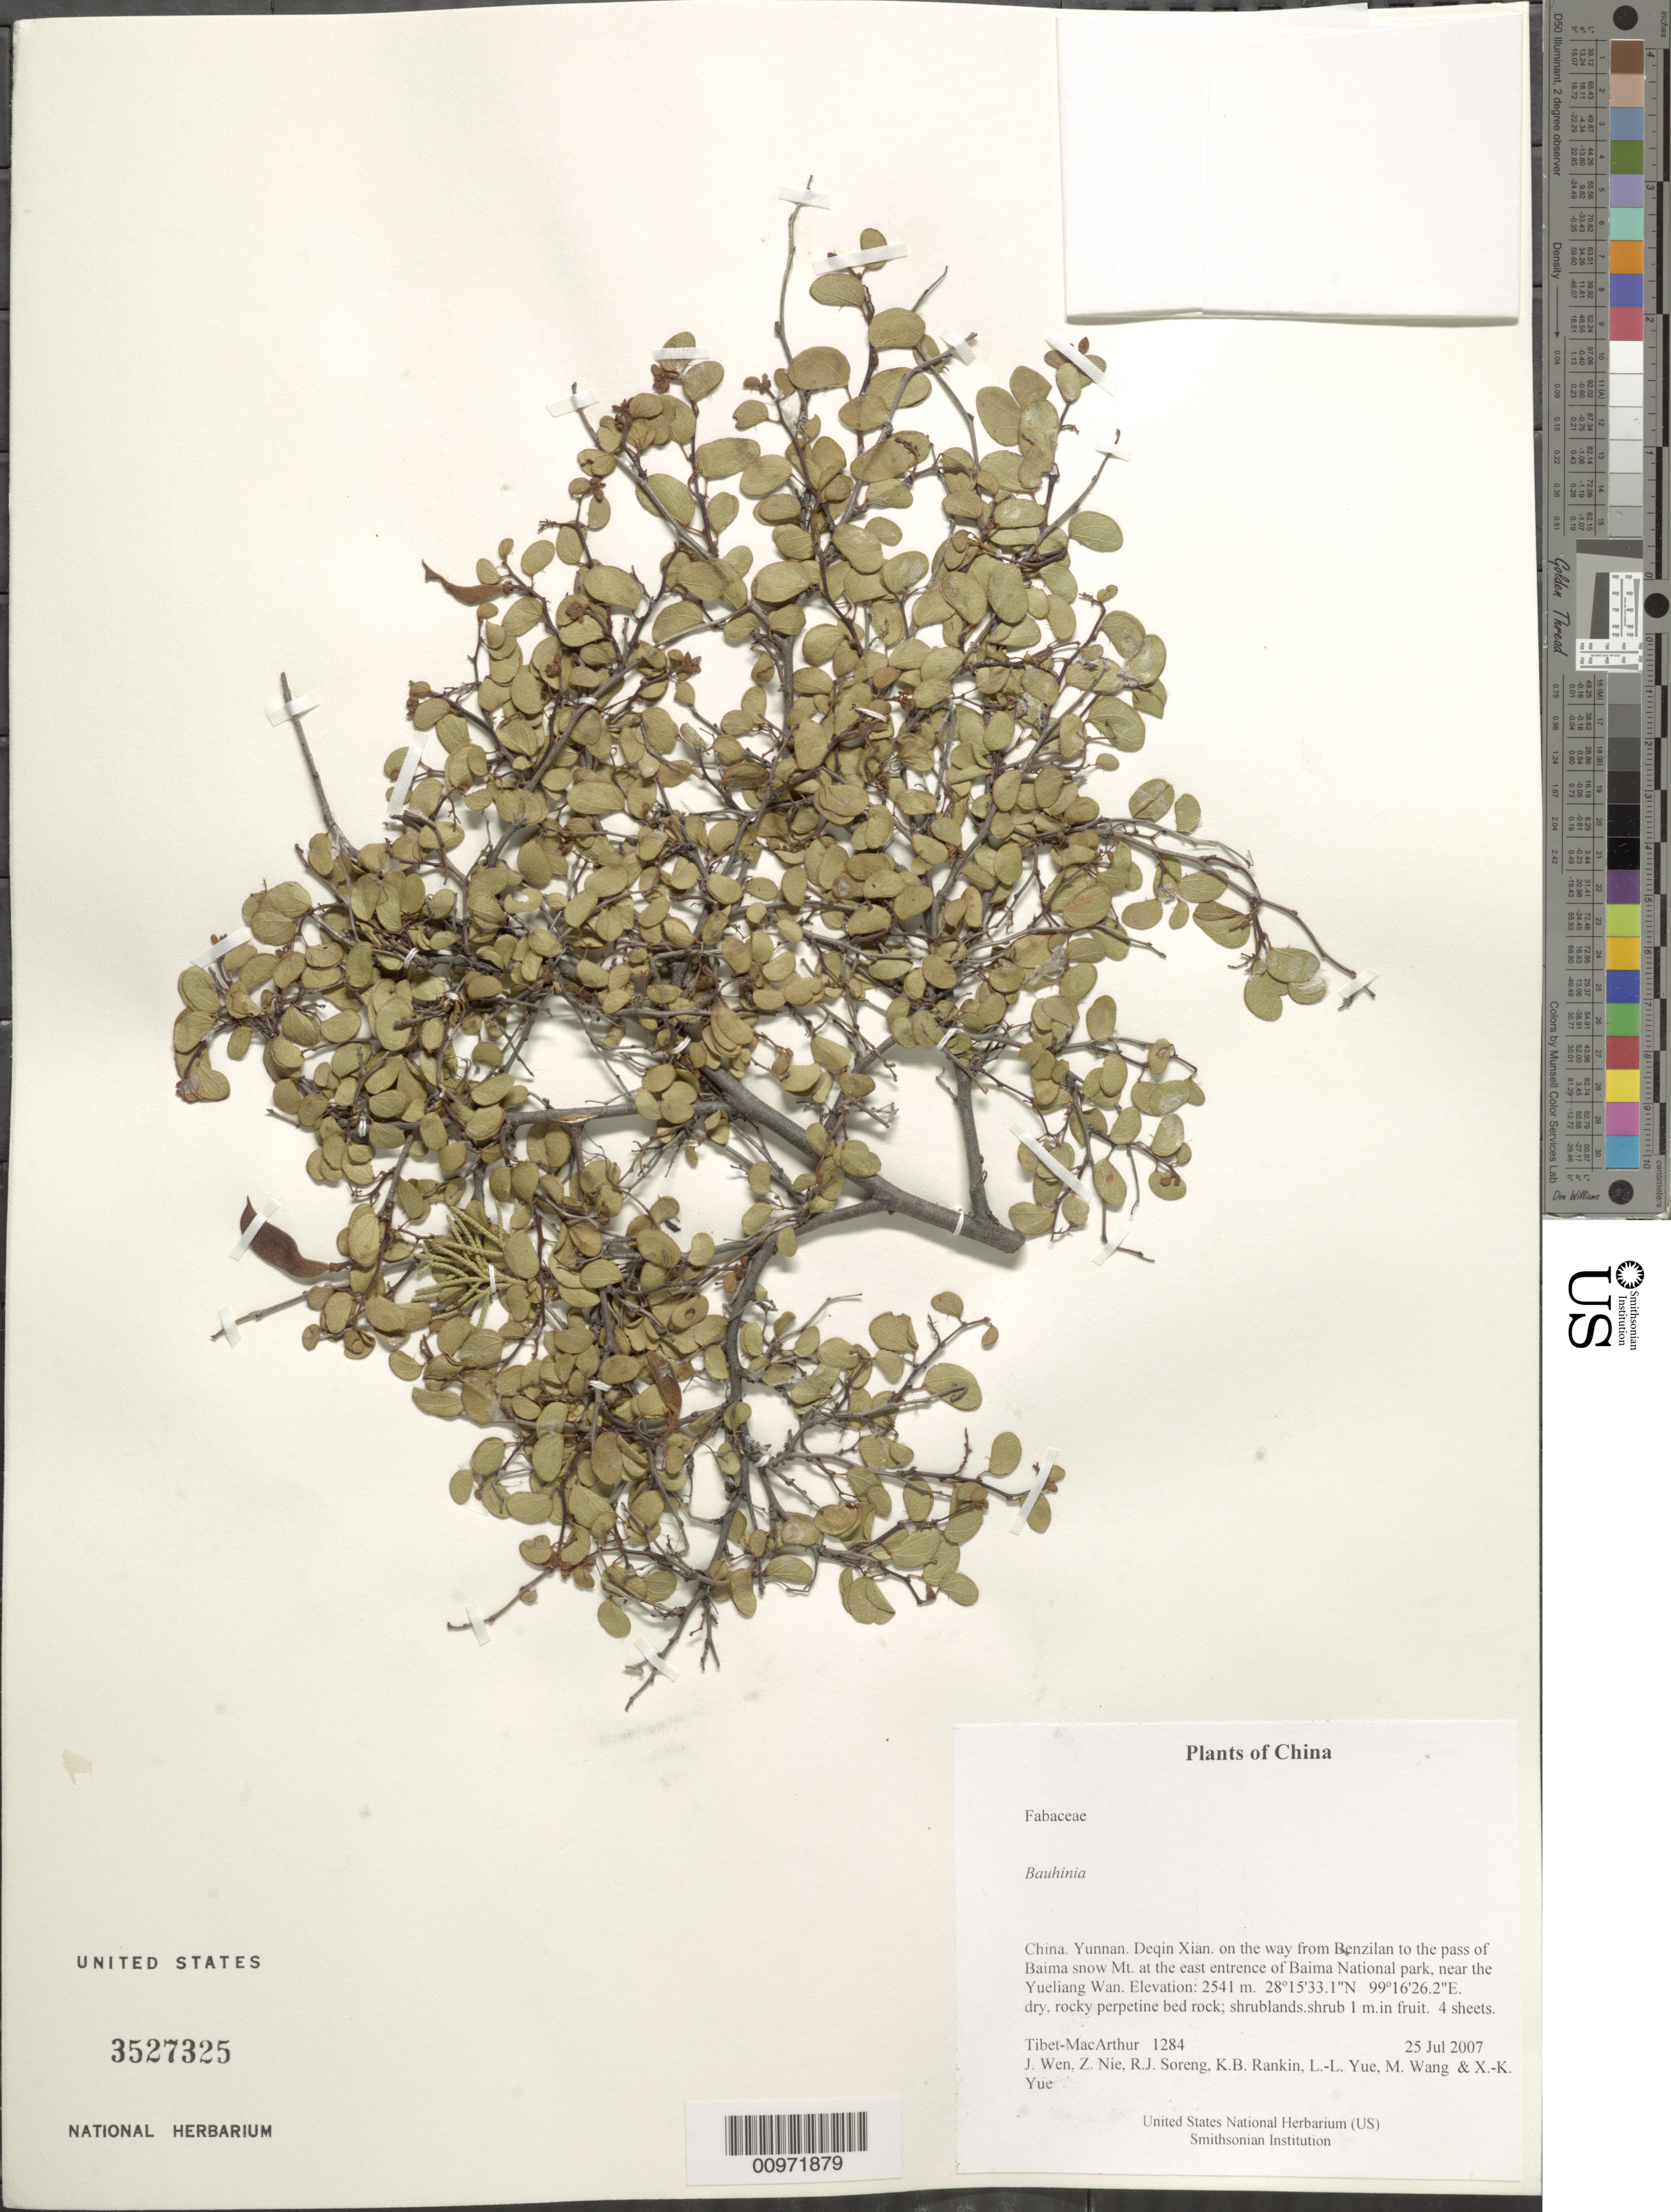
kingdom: Plantae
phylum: Tracheophyta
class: Magnoliopsida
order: Fabales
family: Fabaceae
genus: Phanera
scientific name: Phanera sp.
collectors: Tibet-MacArthur, J. Wen, Z. Nie, R. J. Soreng, K. Rankin, L. Yue, M. Wang & X. Yue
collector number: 1284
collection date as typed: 25 Jul 2007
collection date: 2007-07-25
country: China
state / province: Yunnan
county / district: Deqin Xian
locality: on the way from Benzilan to the pass of Baima snow Mt. at the east entrence of Baima National park, near the Yueliang Wan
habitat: dry, rocky perpetine bed rock; shrublands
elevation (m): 2541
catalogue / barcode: US 3527325